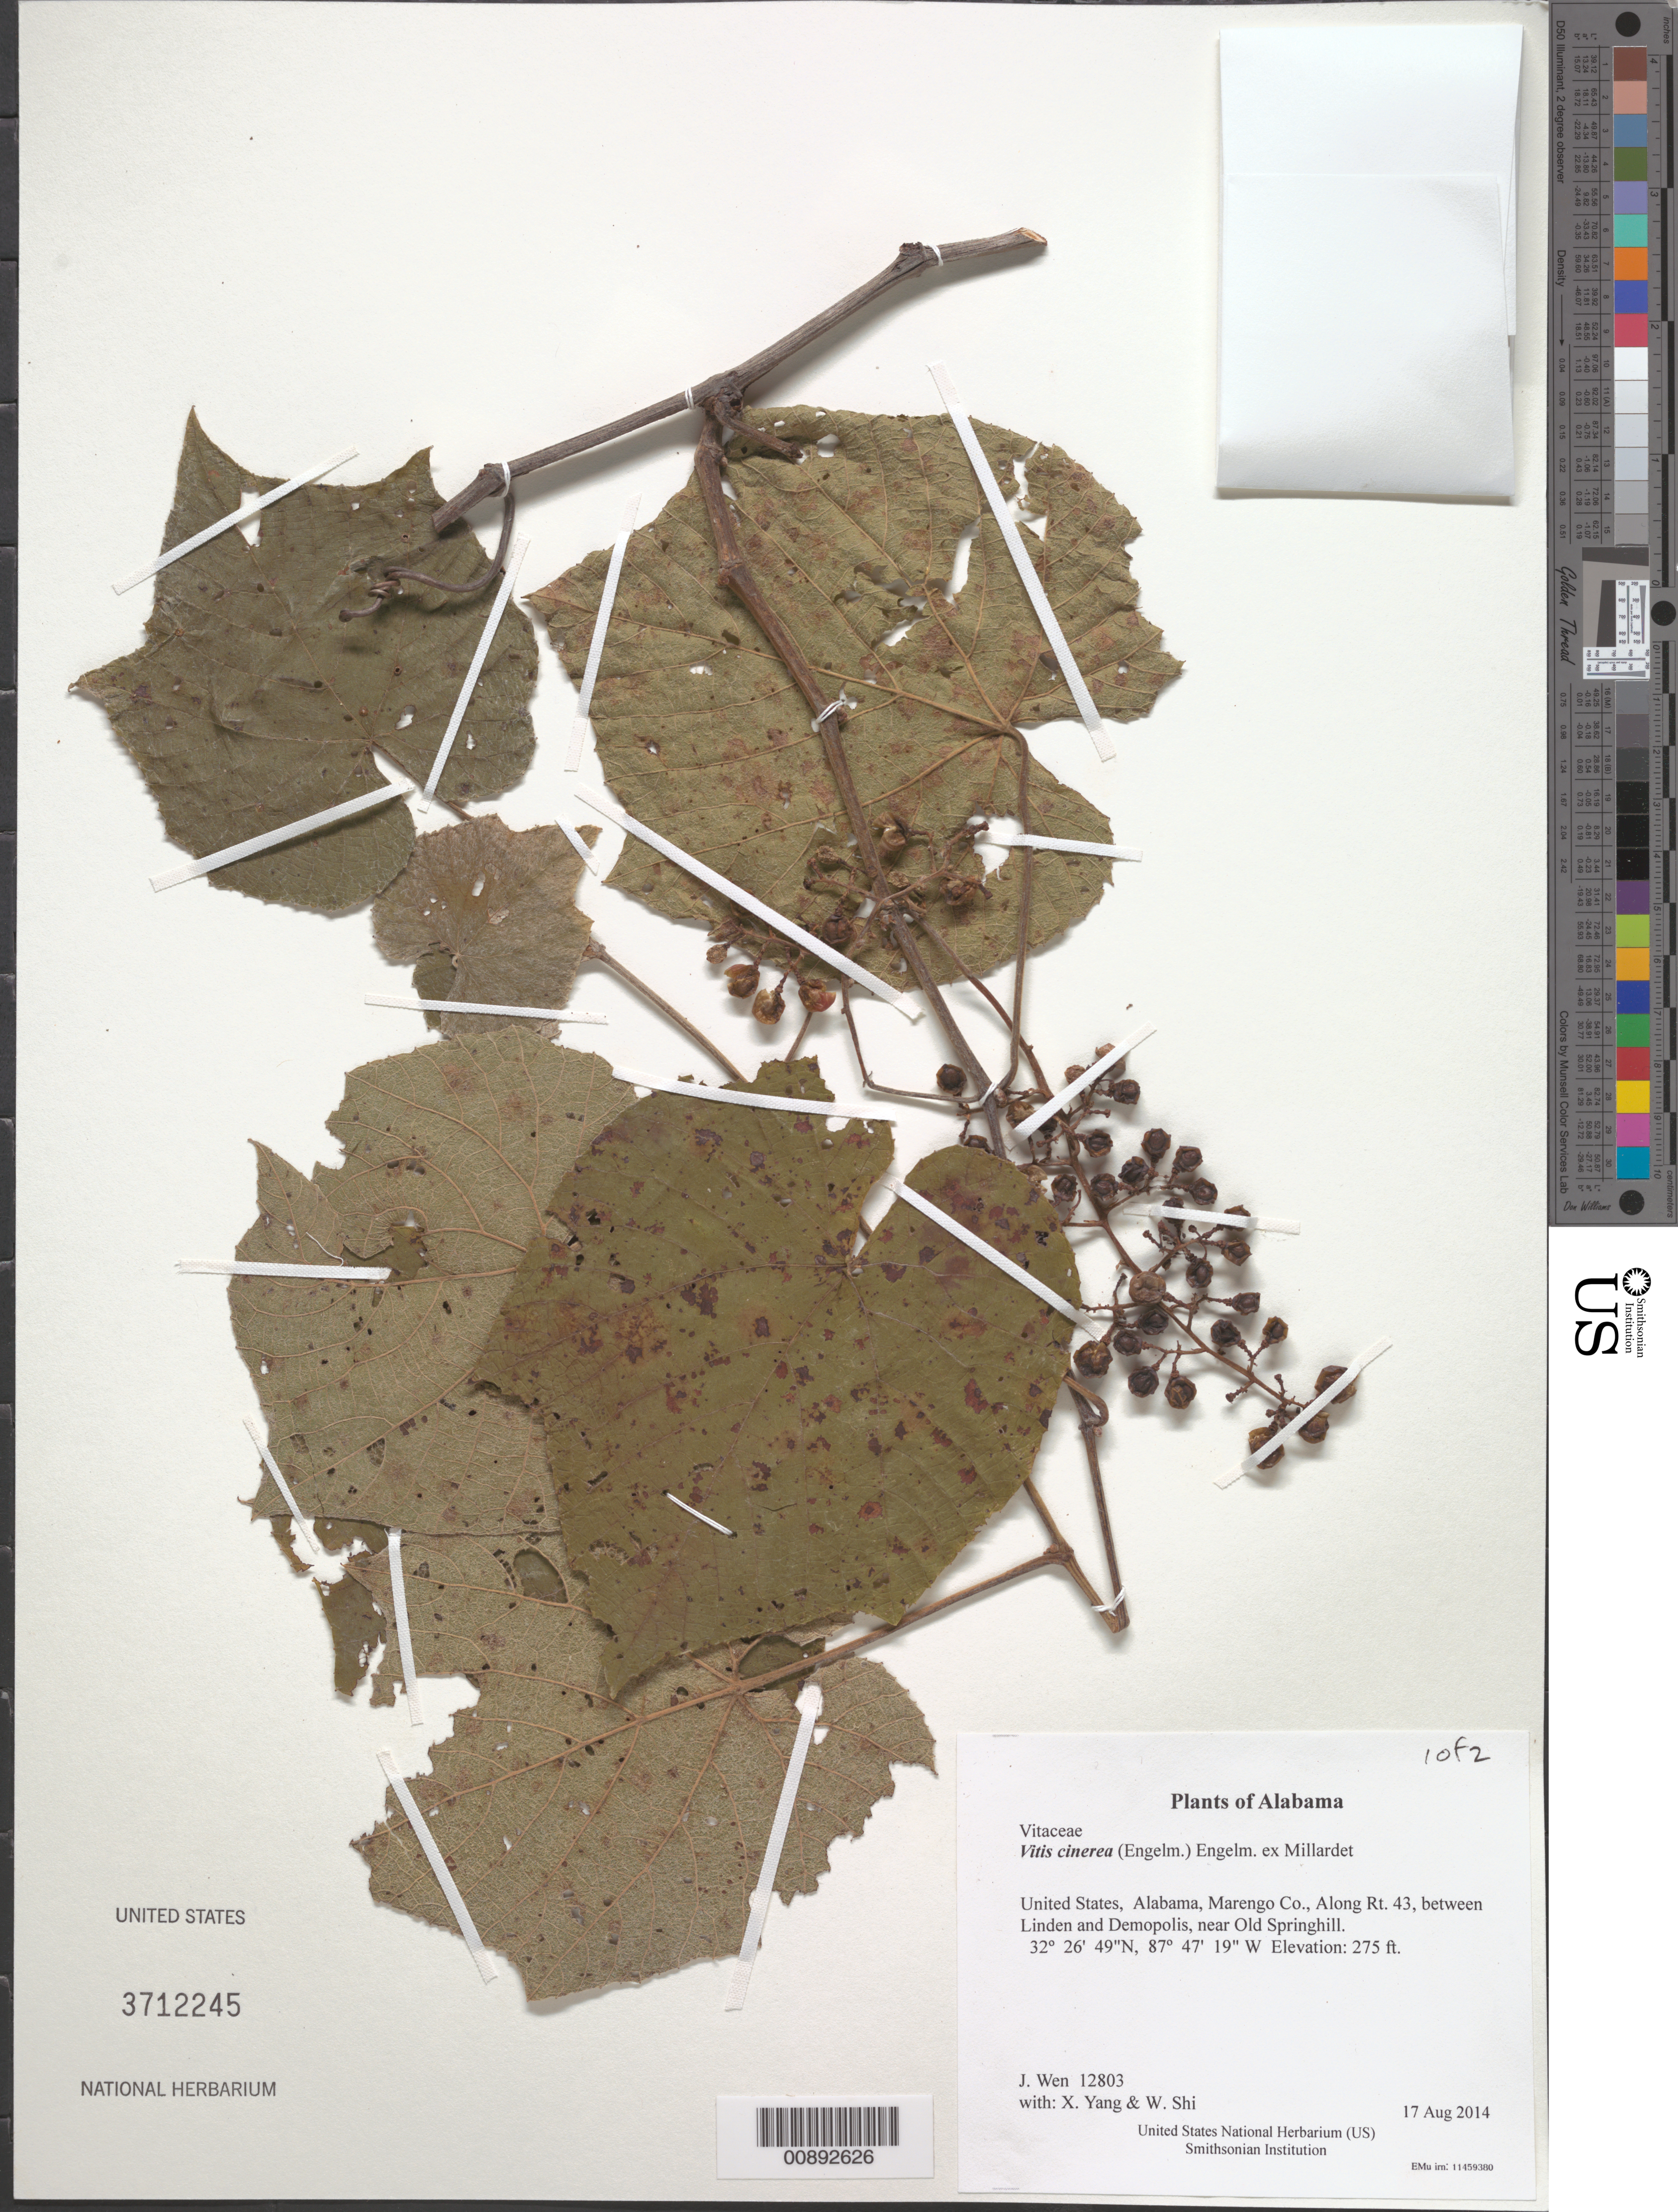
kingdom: Plantae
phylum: Tracheophyta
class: Magnoliopsida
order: Vitales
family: Vitaceae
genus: Vitis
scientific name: Vitis cinerea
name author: (Engelm.) Millardet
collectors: J. Wen, X. Yang & W. Shi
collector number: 12803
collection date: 2014-08-17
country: United States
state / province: Alabama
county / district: Marengo Co.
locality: Along Rt. 43, between Linden and Demopolis, near Old Springhill.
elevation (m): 84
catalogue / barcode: US 3712245